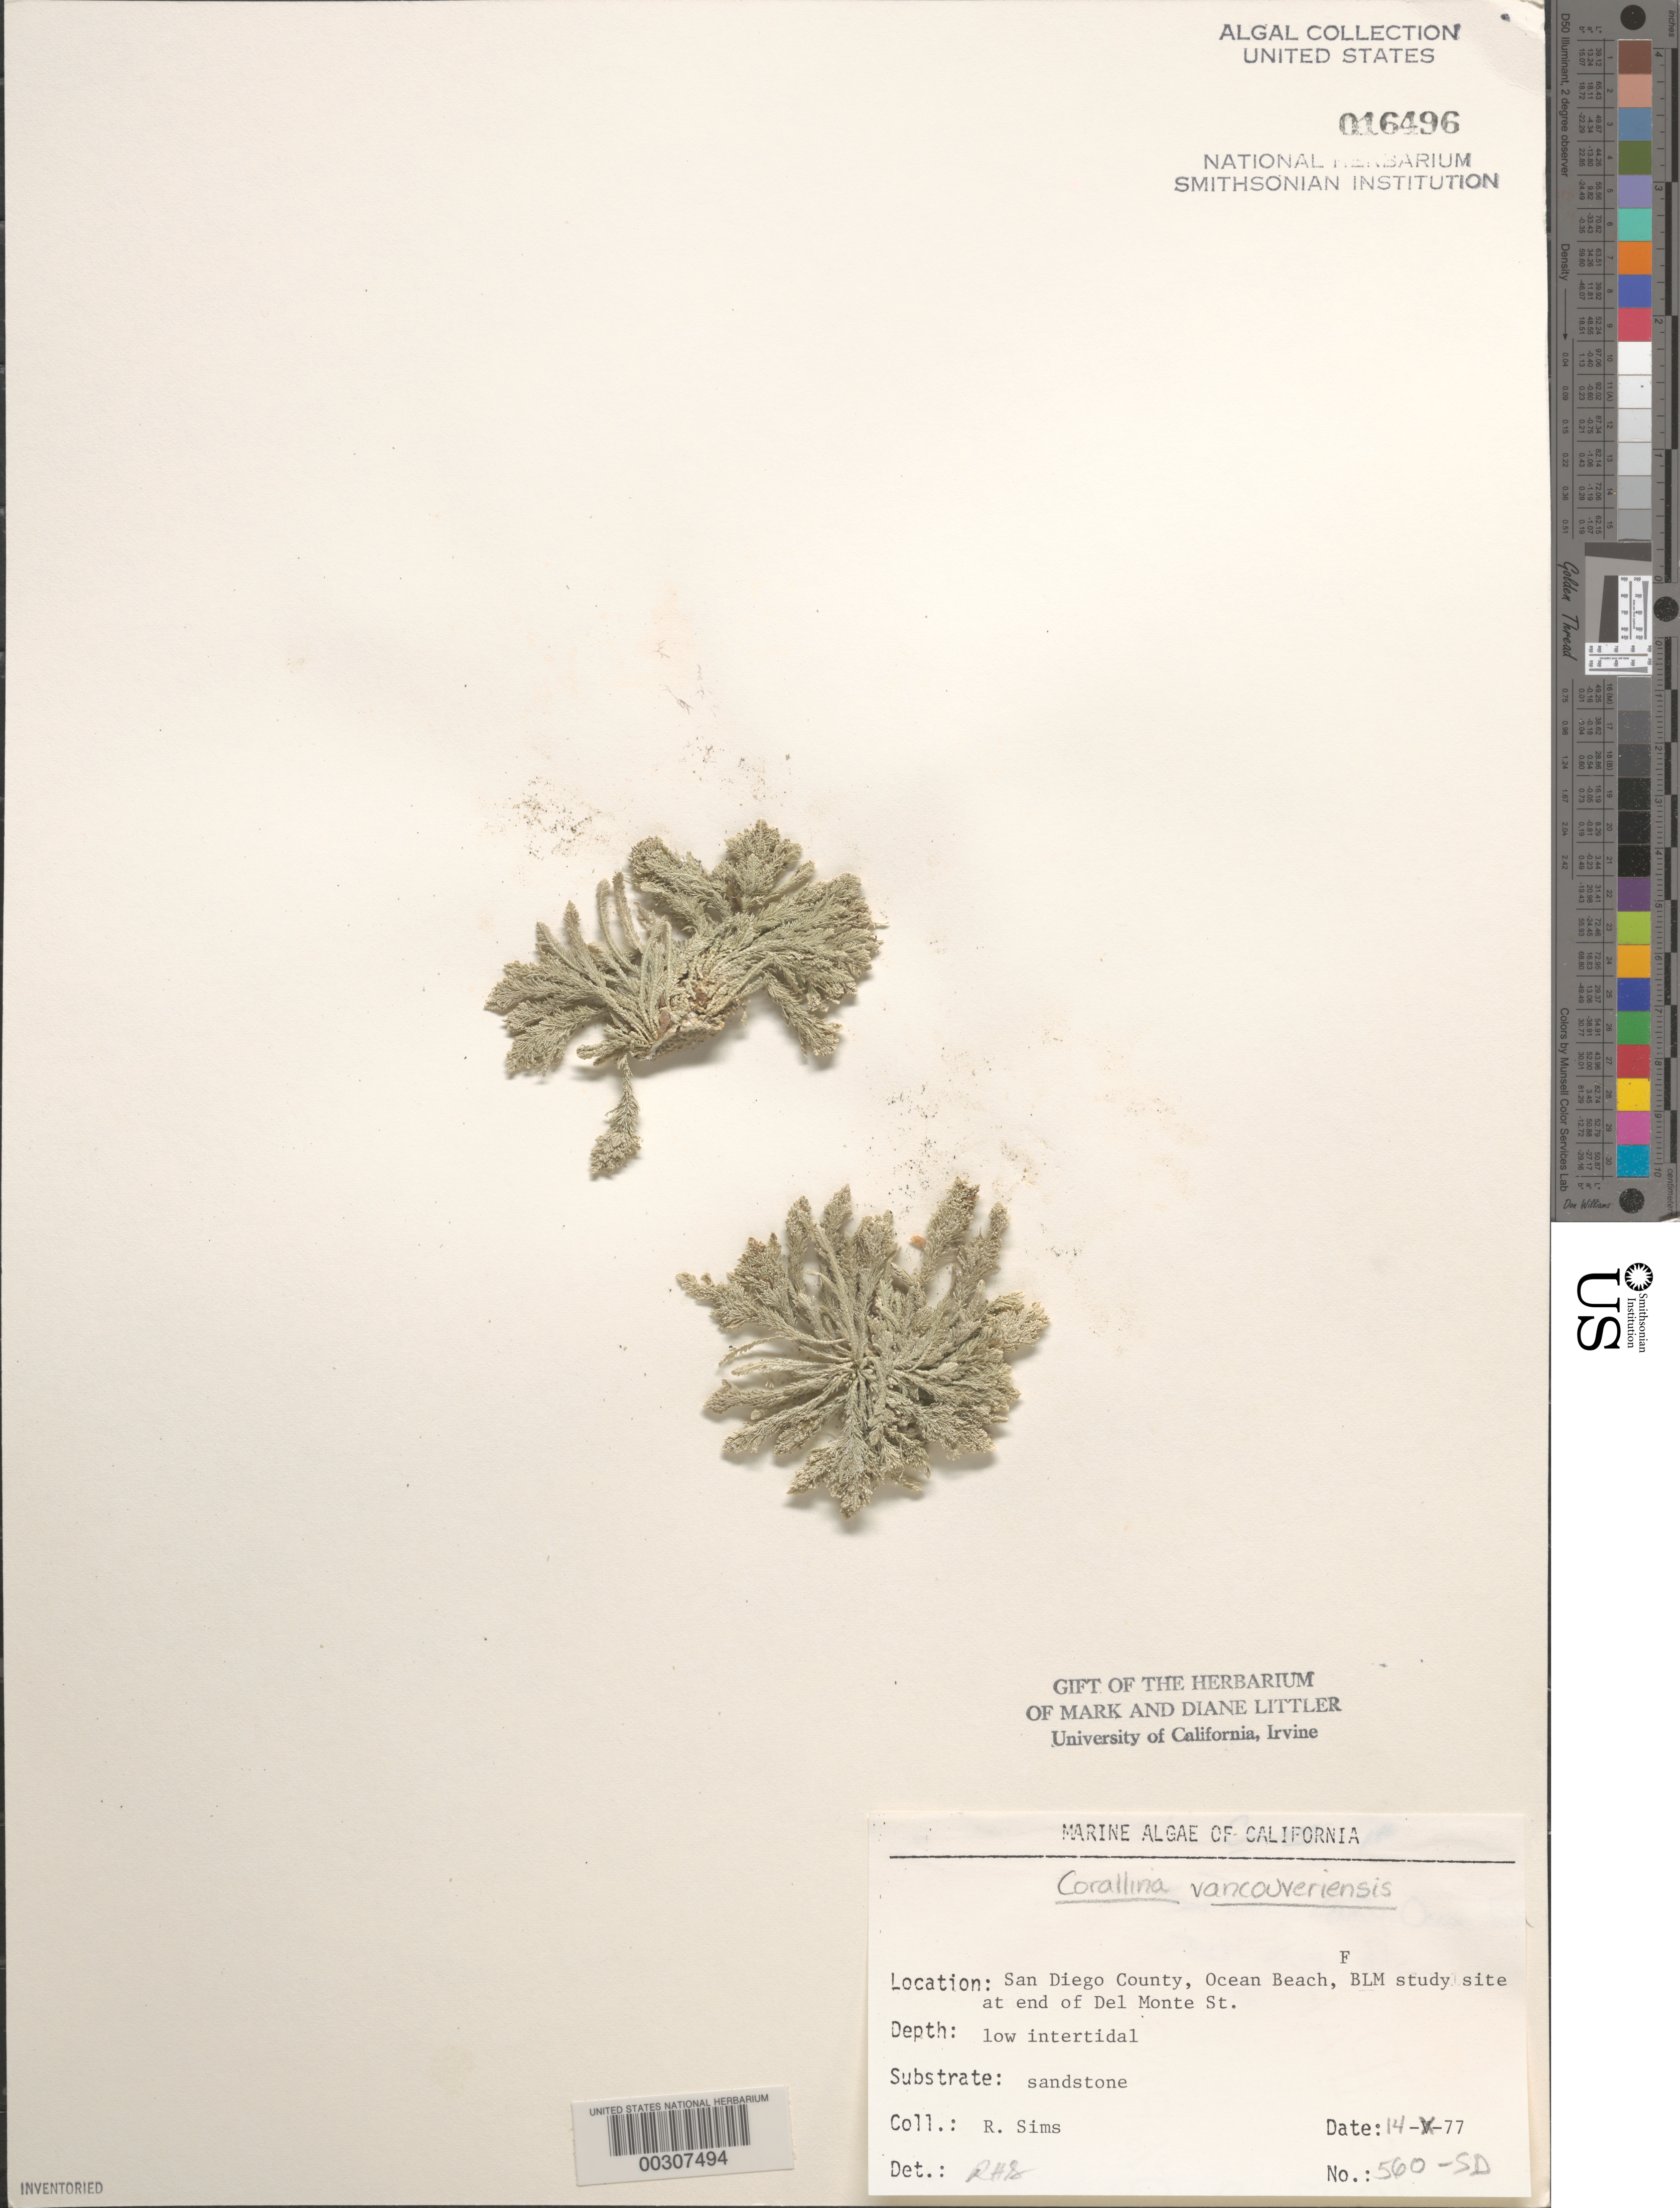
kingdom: Plantae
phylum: Rhodophyta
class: Florideophyceae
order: Corallinales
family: Corallinaceae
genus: Corallina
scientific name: Corallina vancouveriensis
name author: Yendo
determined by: Sims, Robert H.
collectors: R. H. Sims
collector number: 560-sd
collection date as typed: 14 May 1977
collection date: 1977-05-14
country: United States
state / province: California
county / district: San Diego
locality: Ocean Beach, end of Del Monte Street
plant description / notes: BLM-SOCALBIGHT Rocky Intertidal Survey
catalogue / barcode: US 16496